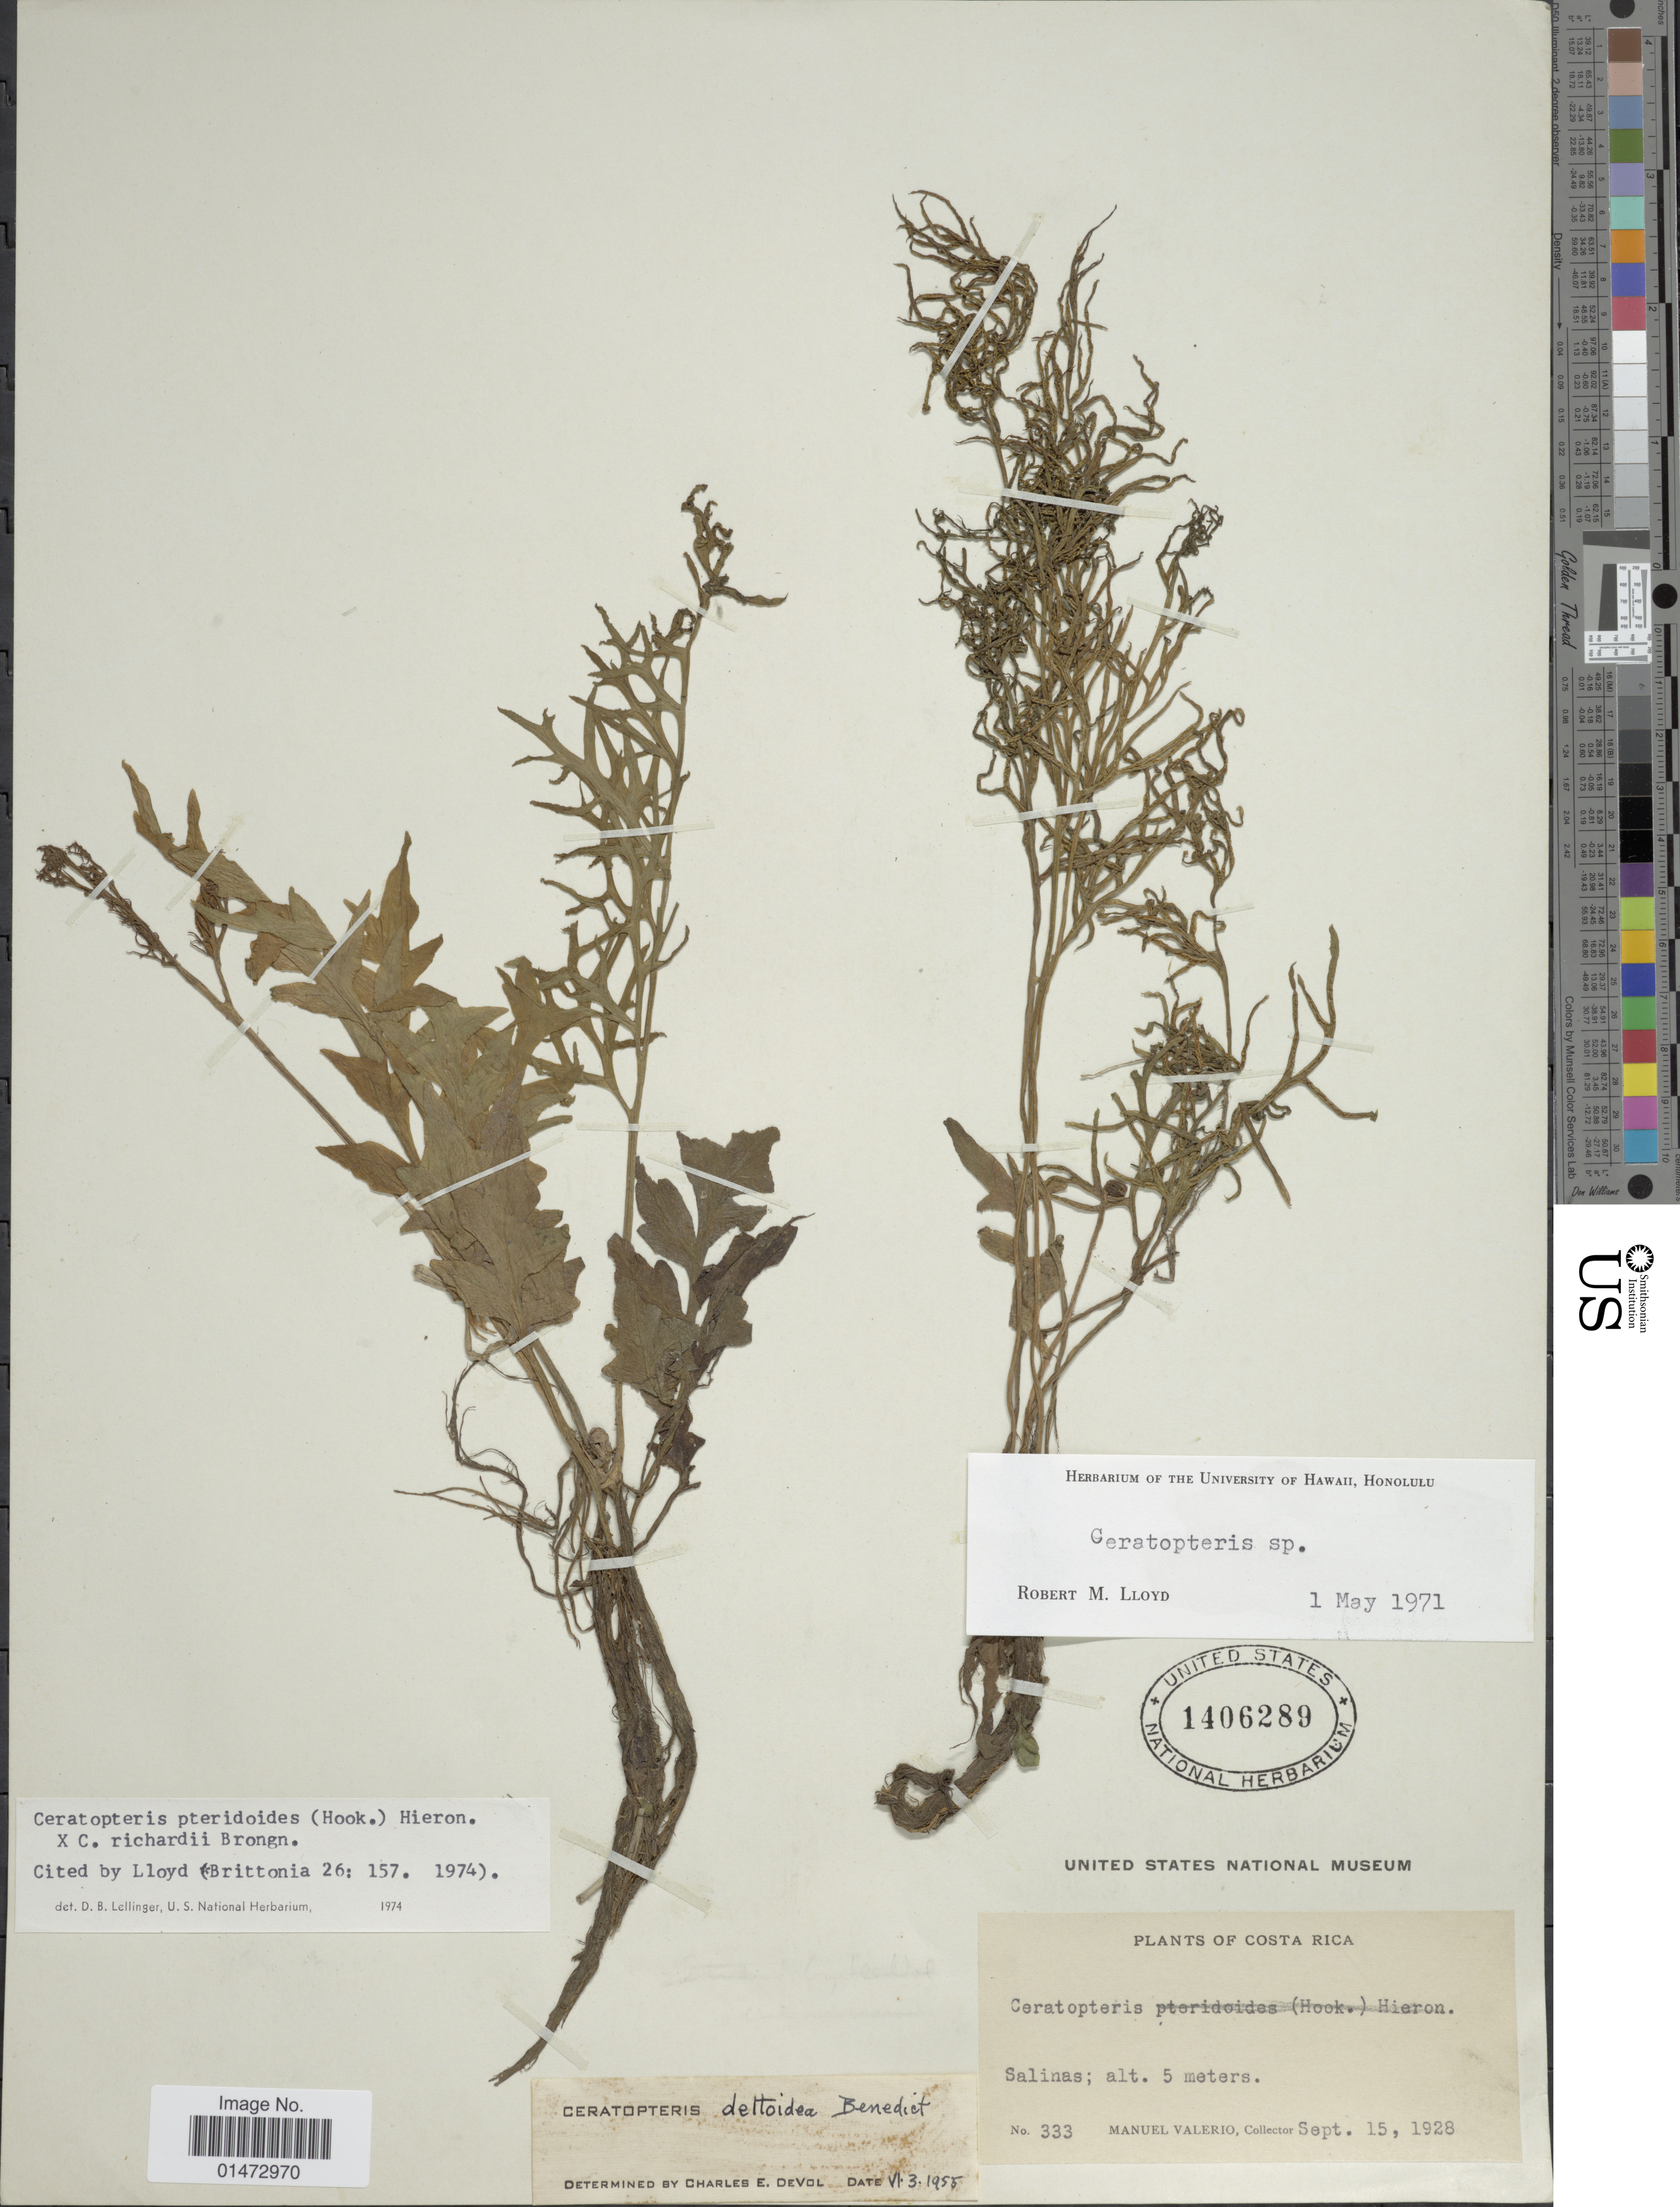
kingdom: Plantae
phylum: Tracheophyta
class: Polypodiopsida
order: Polypodiales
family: Pteridaceae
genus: Ceratopteris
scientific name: Ceratopteris pteridoides x C. richardii Brongn.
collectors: M. Valerio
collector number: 333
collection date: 1928-09-15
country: Costa Rica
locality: Salinas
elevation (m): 5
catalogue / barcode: US 1406289